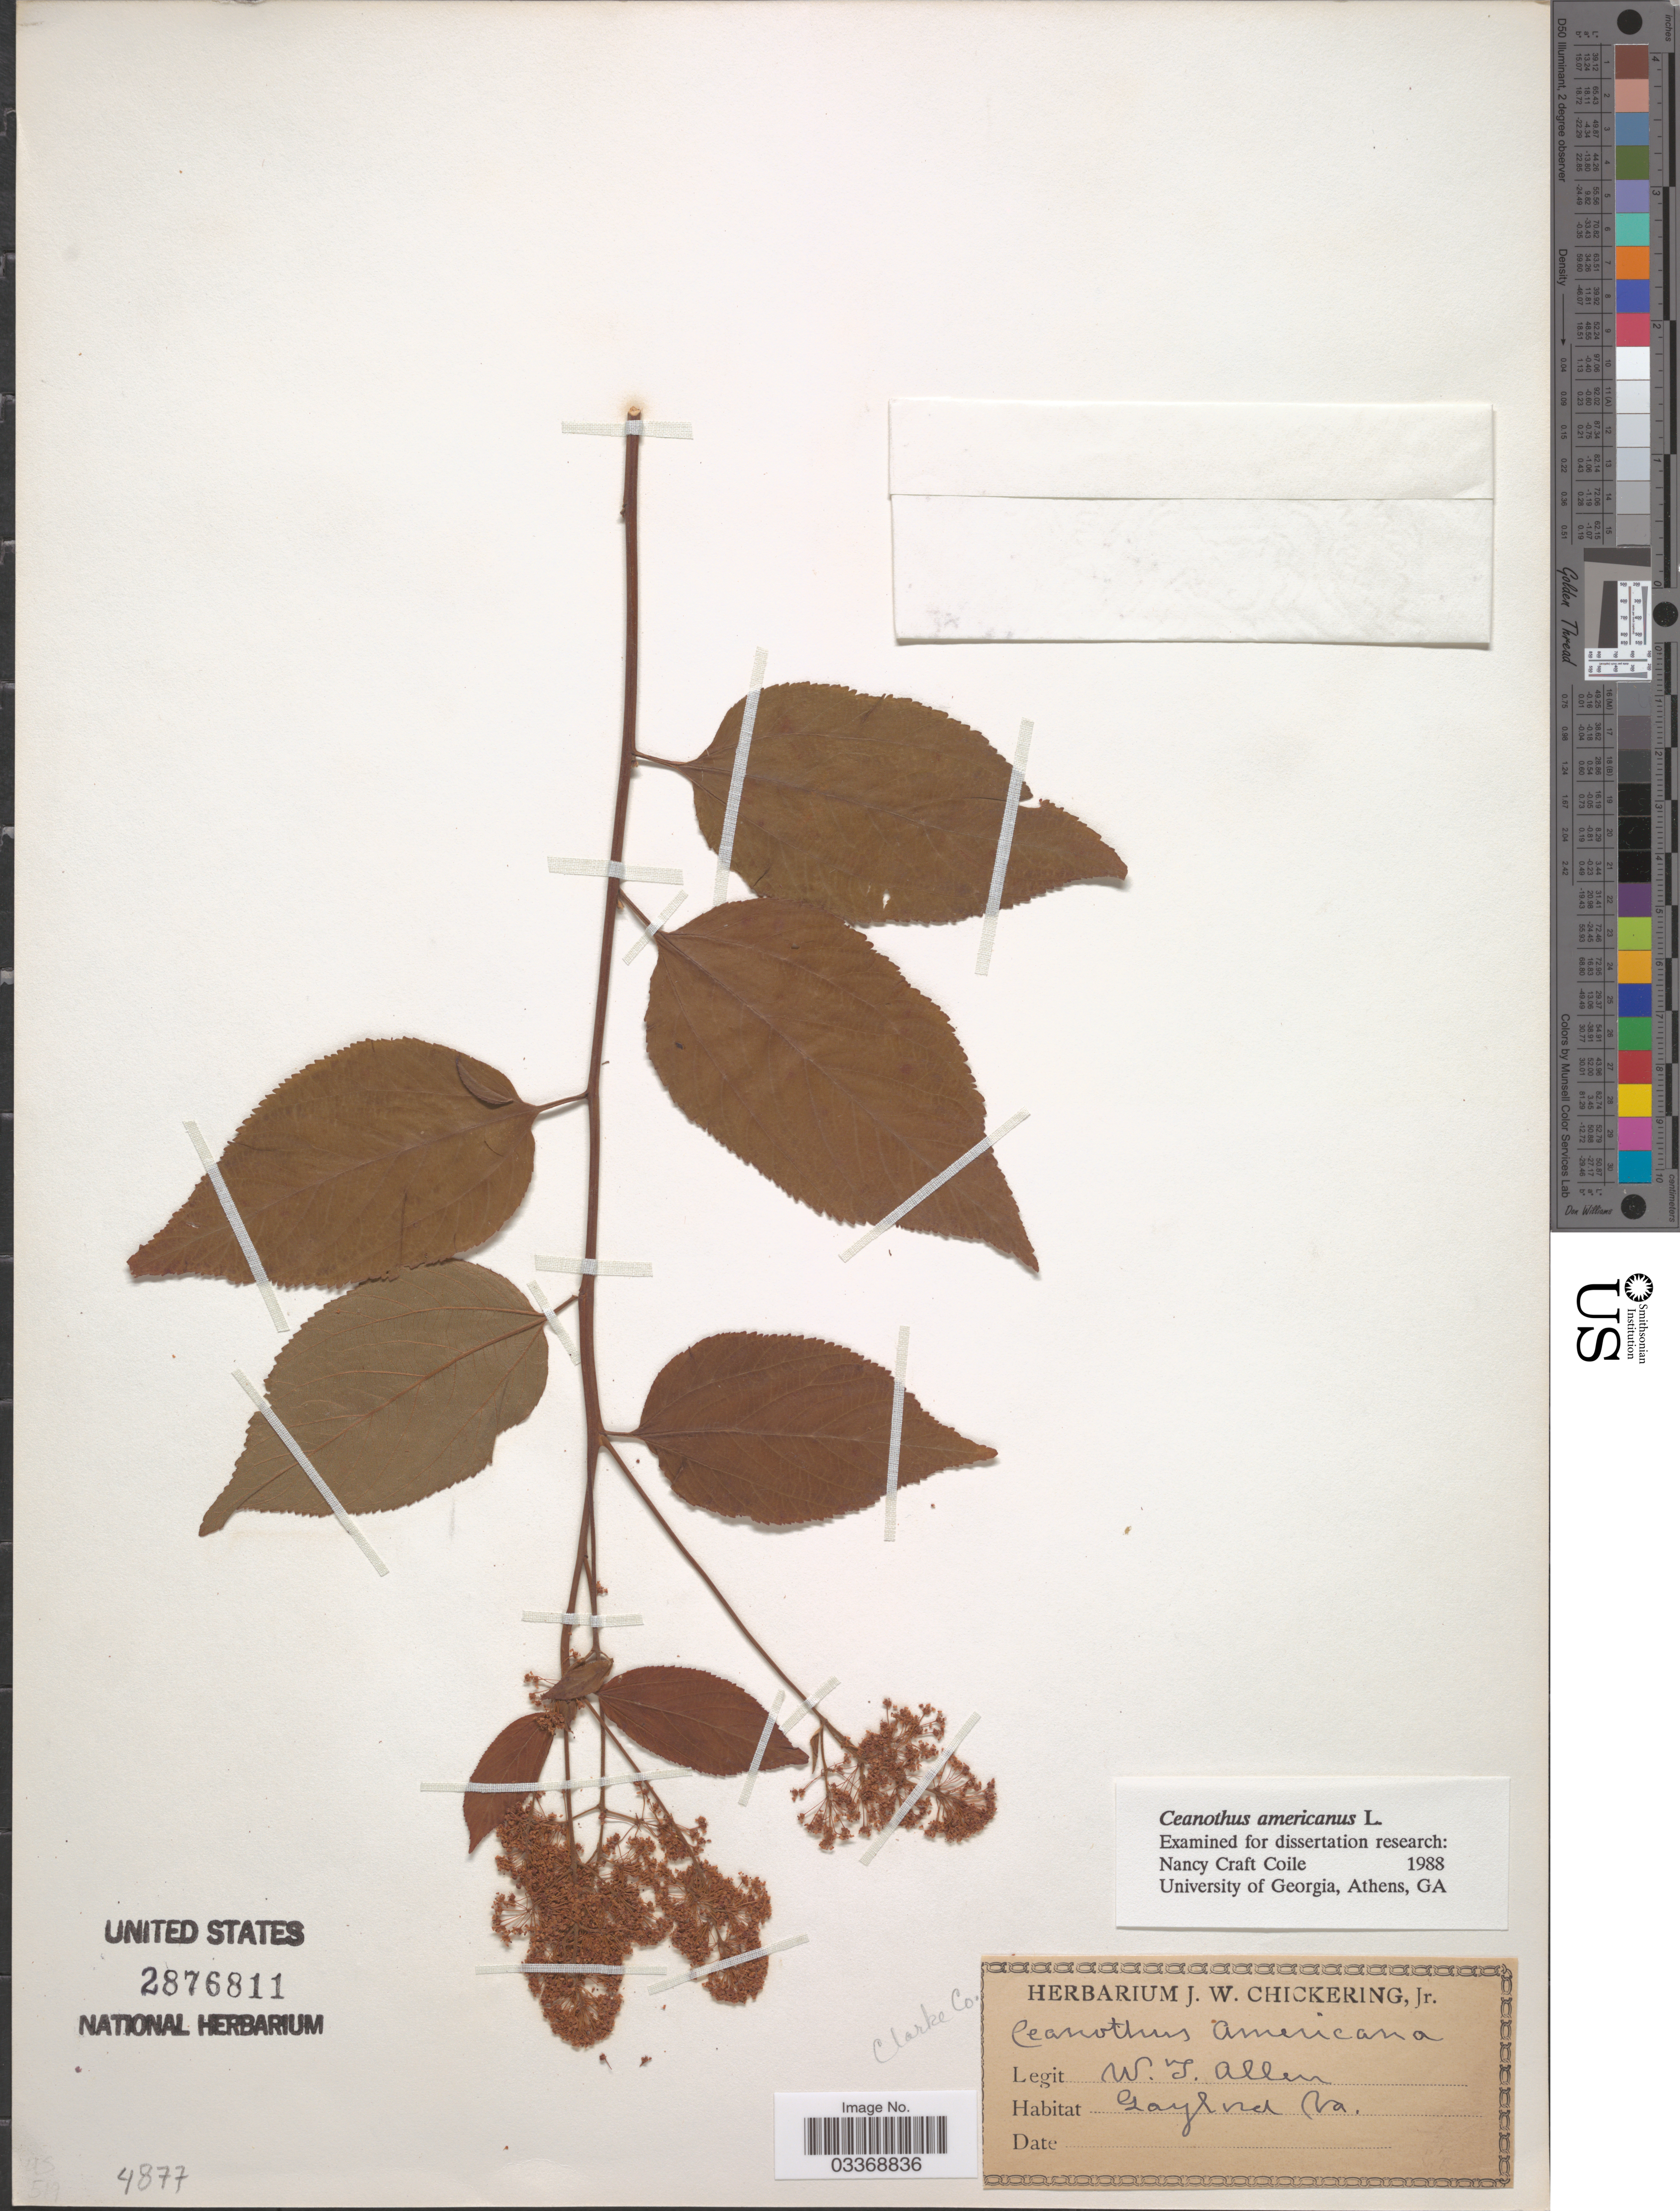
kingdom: Plantae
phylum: Tracheophyta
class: Magnoliopsida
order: Rosales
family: Rhamnaceae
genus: Ceanothus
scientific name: Ceanothus americanus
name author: L.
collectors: W. Allen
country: United States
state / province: Virginia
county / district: Clarke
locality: Gaylord, Clarke Co.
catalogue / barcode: US 2876811